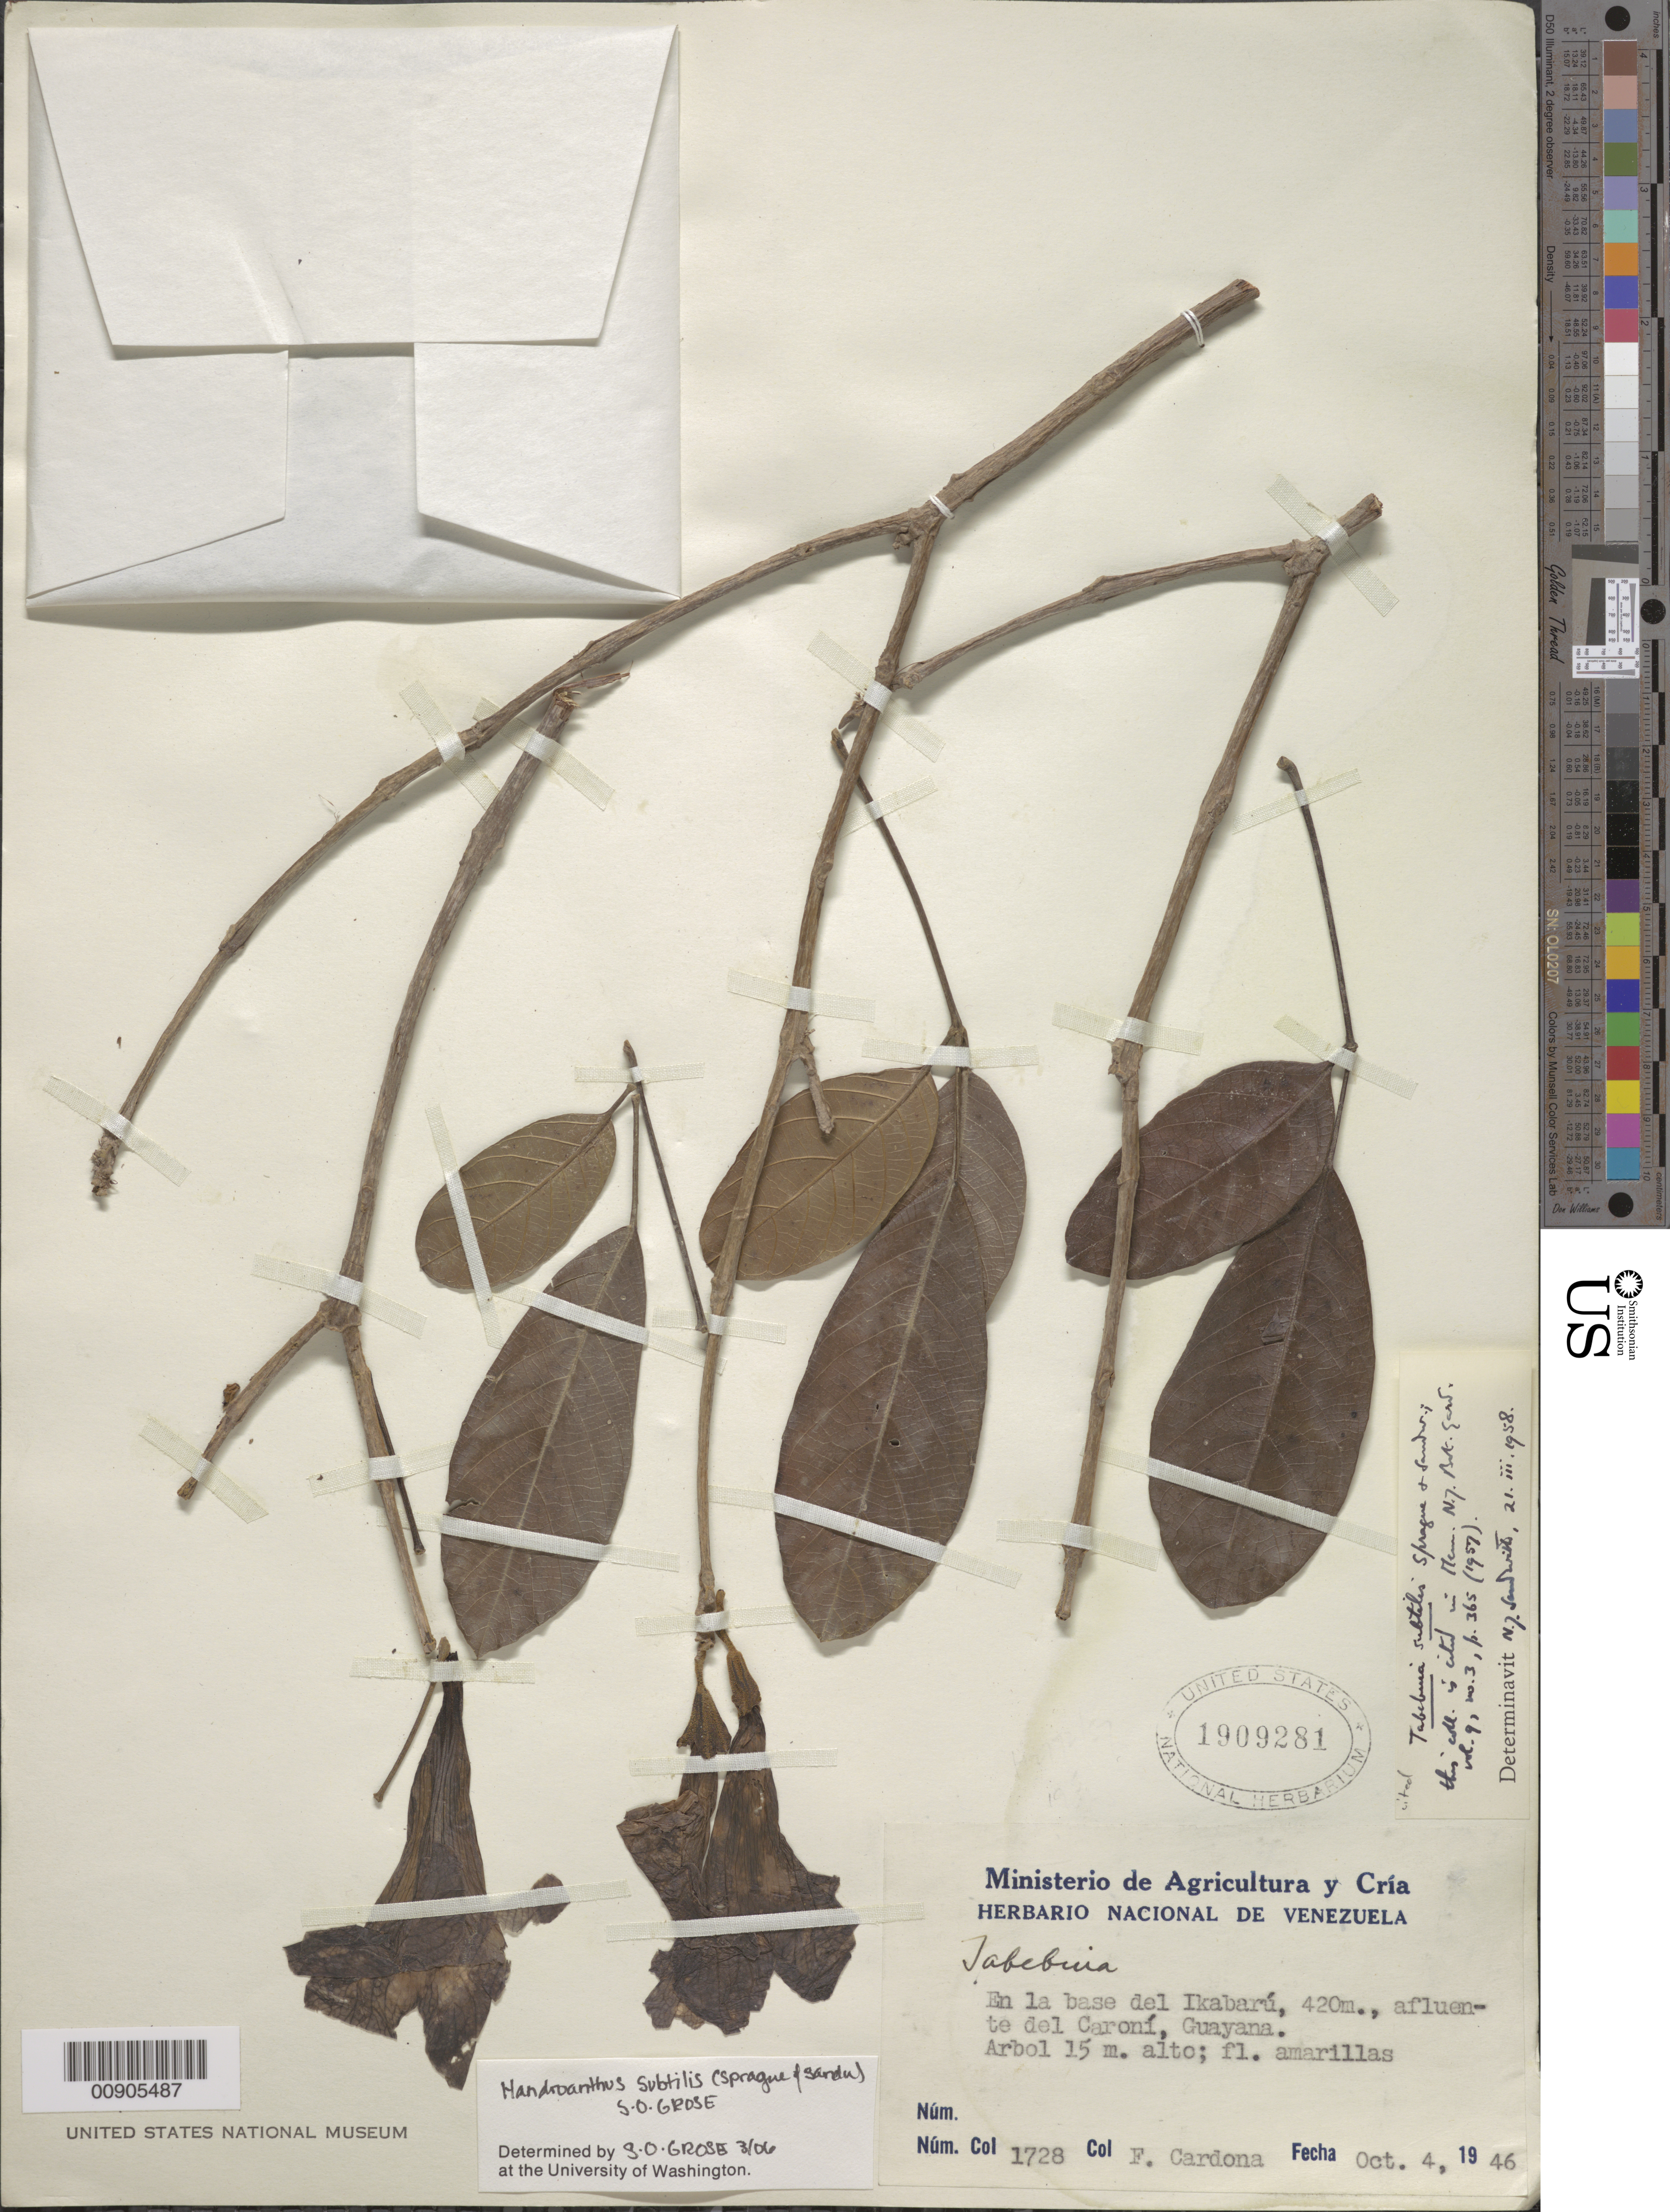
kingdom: Plantae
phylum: Tracheophyta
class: Magnoliopsida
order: Lamiales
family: Bignoniaceae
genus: Handroanthus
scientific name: Handroanthus subtilis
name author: (Sprague & Sandwith) S.O. Grose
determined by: Grose, S. O.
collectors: F. Cardona Puig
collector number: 1728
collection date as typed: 4-Oct-46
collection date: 1946-10-04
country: Venezuela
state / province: Bolívar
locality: Río Caroní, base del Ikabarú, afluente del Caroní (Guayana)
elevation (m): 420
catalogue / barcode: US 1909281